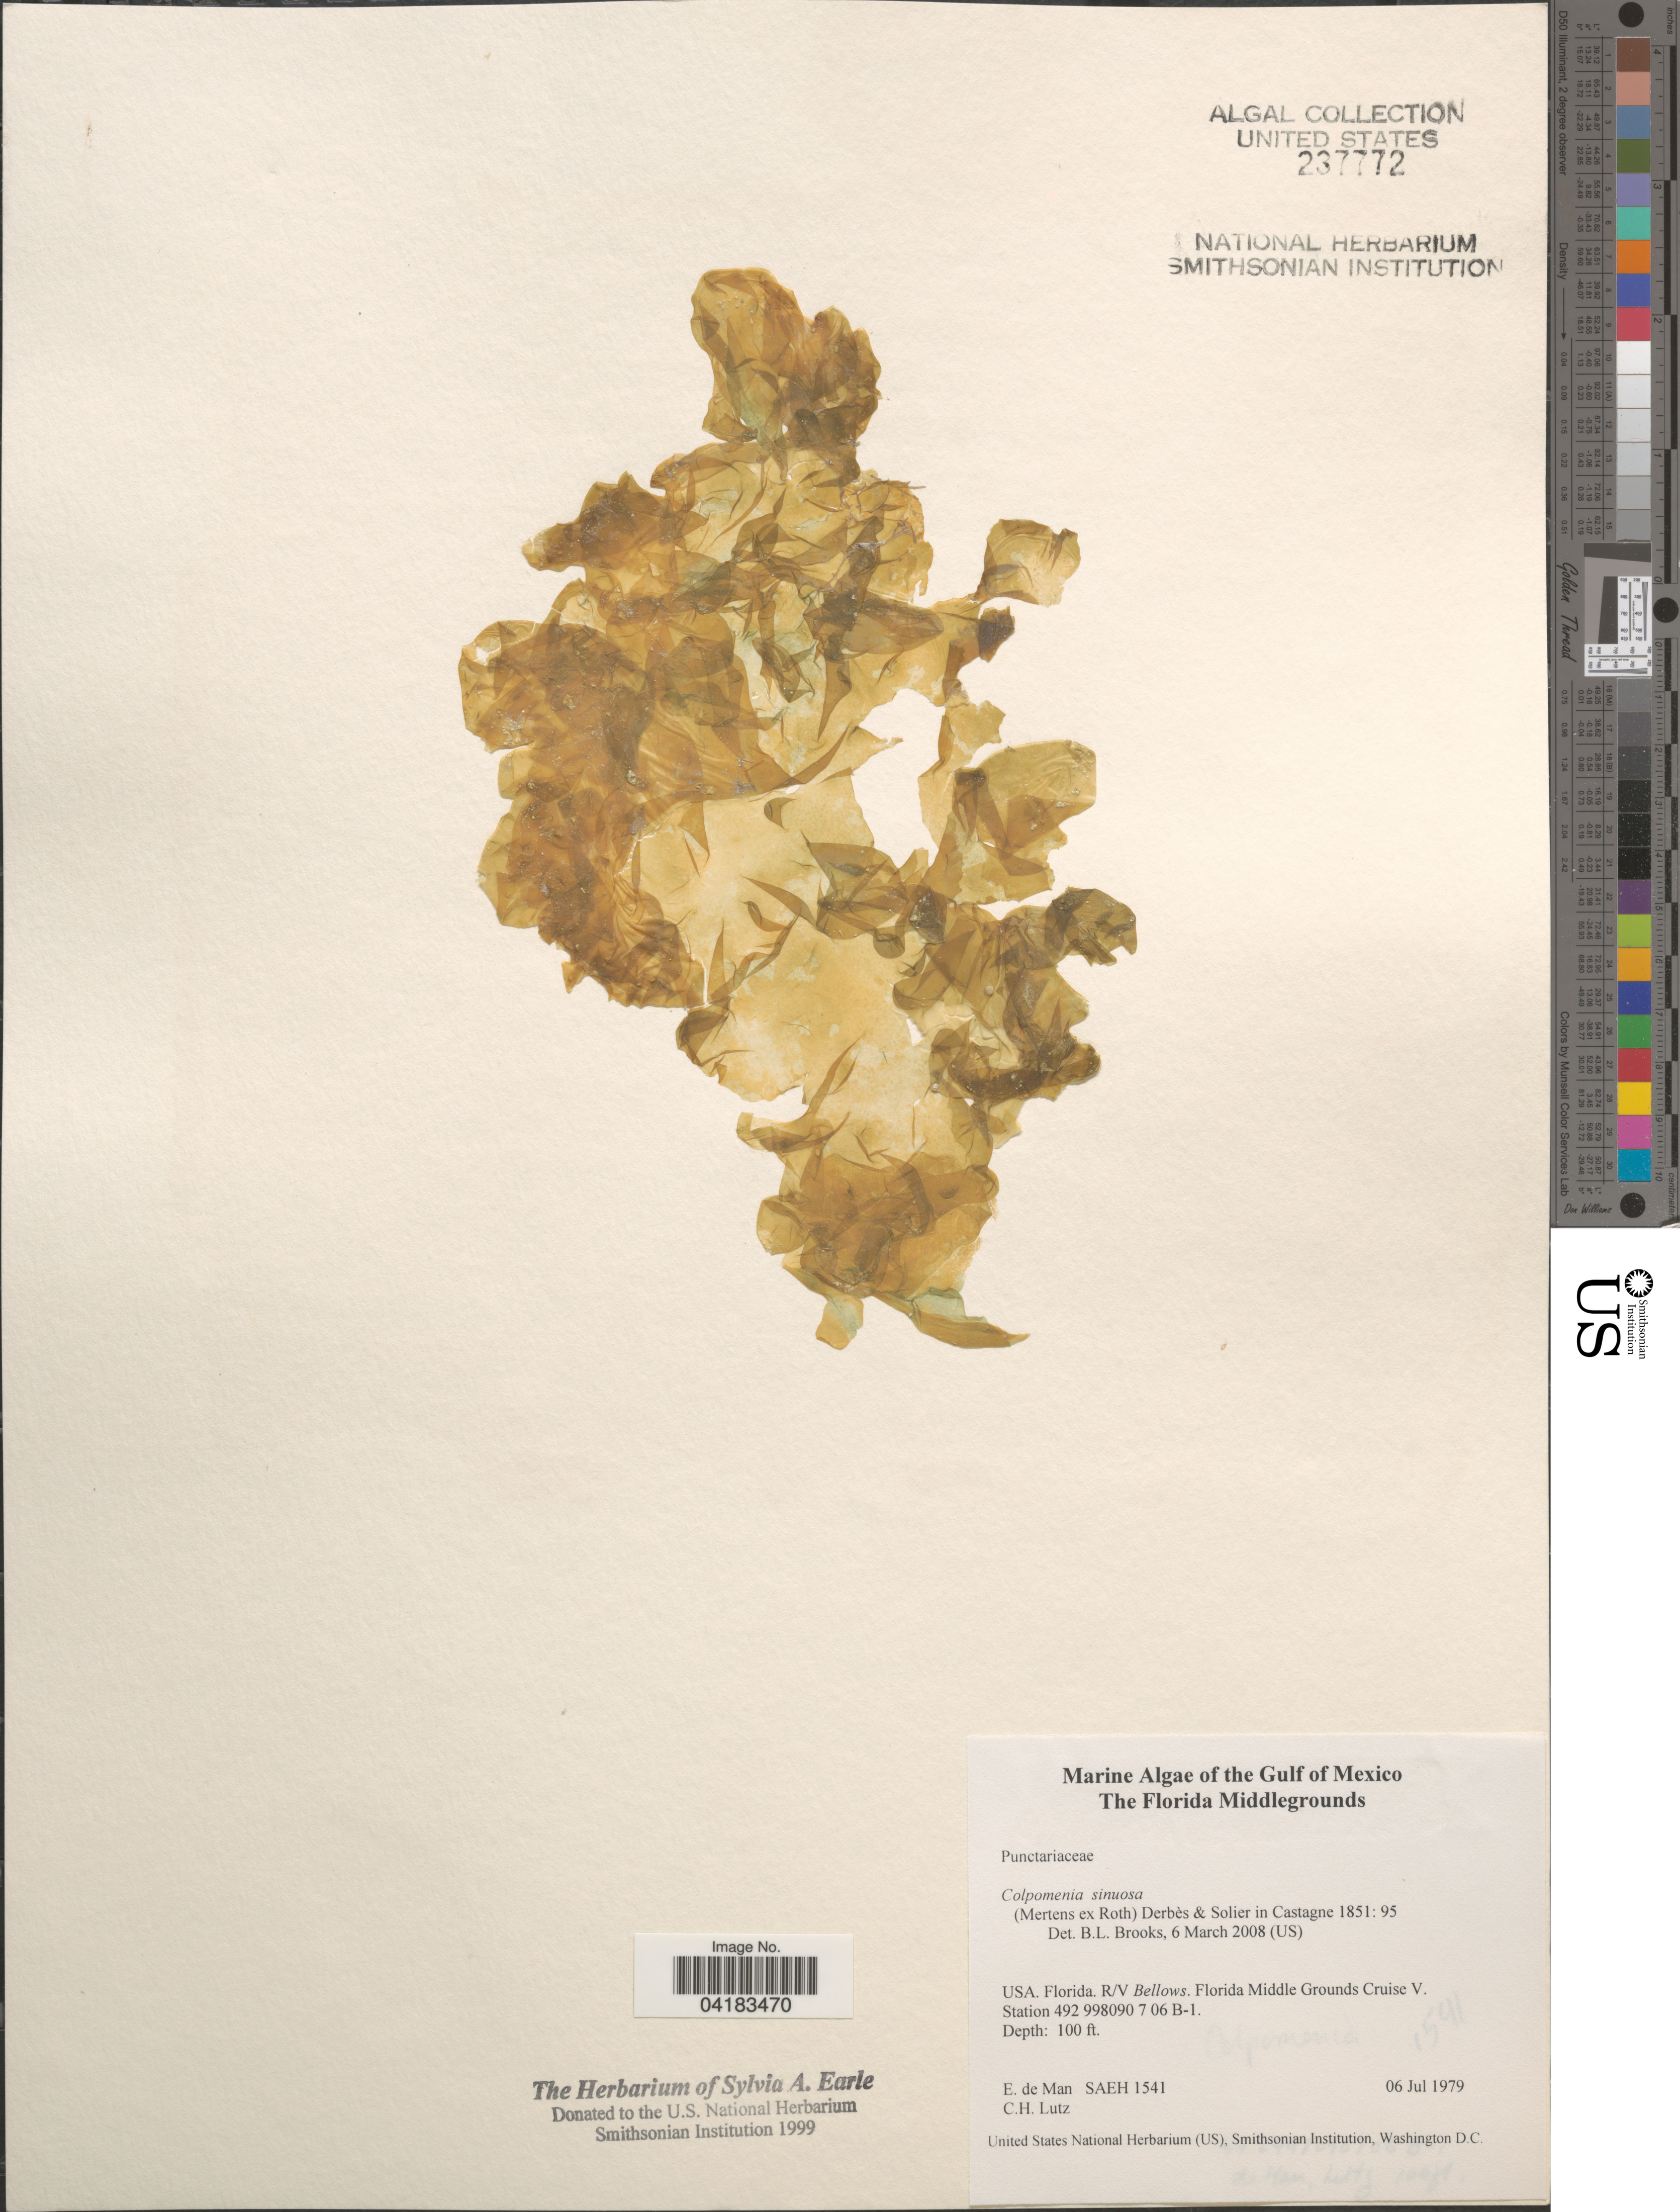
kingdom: Chromista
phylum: Ochrophyta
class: Phaeophyceae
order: Scytosiphonales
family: Scytosiphonaceae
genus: Colpomenia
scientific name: Colpomenia sinuosa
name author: (K. Mert. ex Roth) Derbes & Solier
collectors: E. de Man & C. Lutz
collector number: SAEH1541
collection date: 1979-07-06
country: United States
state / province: Florida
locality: The Gulf of Mexico. The Florida Middlegrounds. R/V Bellows. Florida Middle Grounds Cruise V. Station 492 998090 7 06 B-1.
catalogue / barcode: US 237772